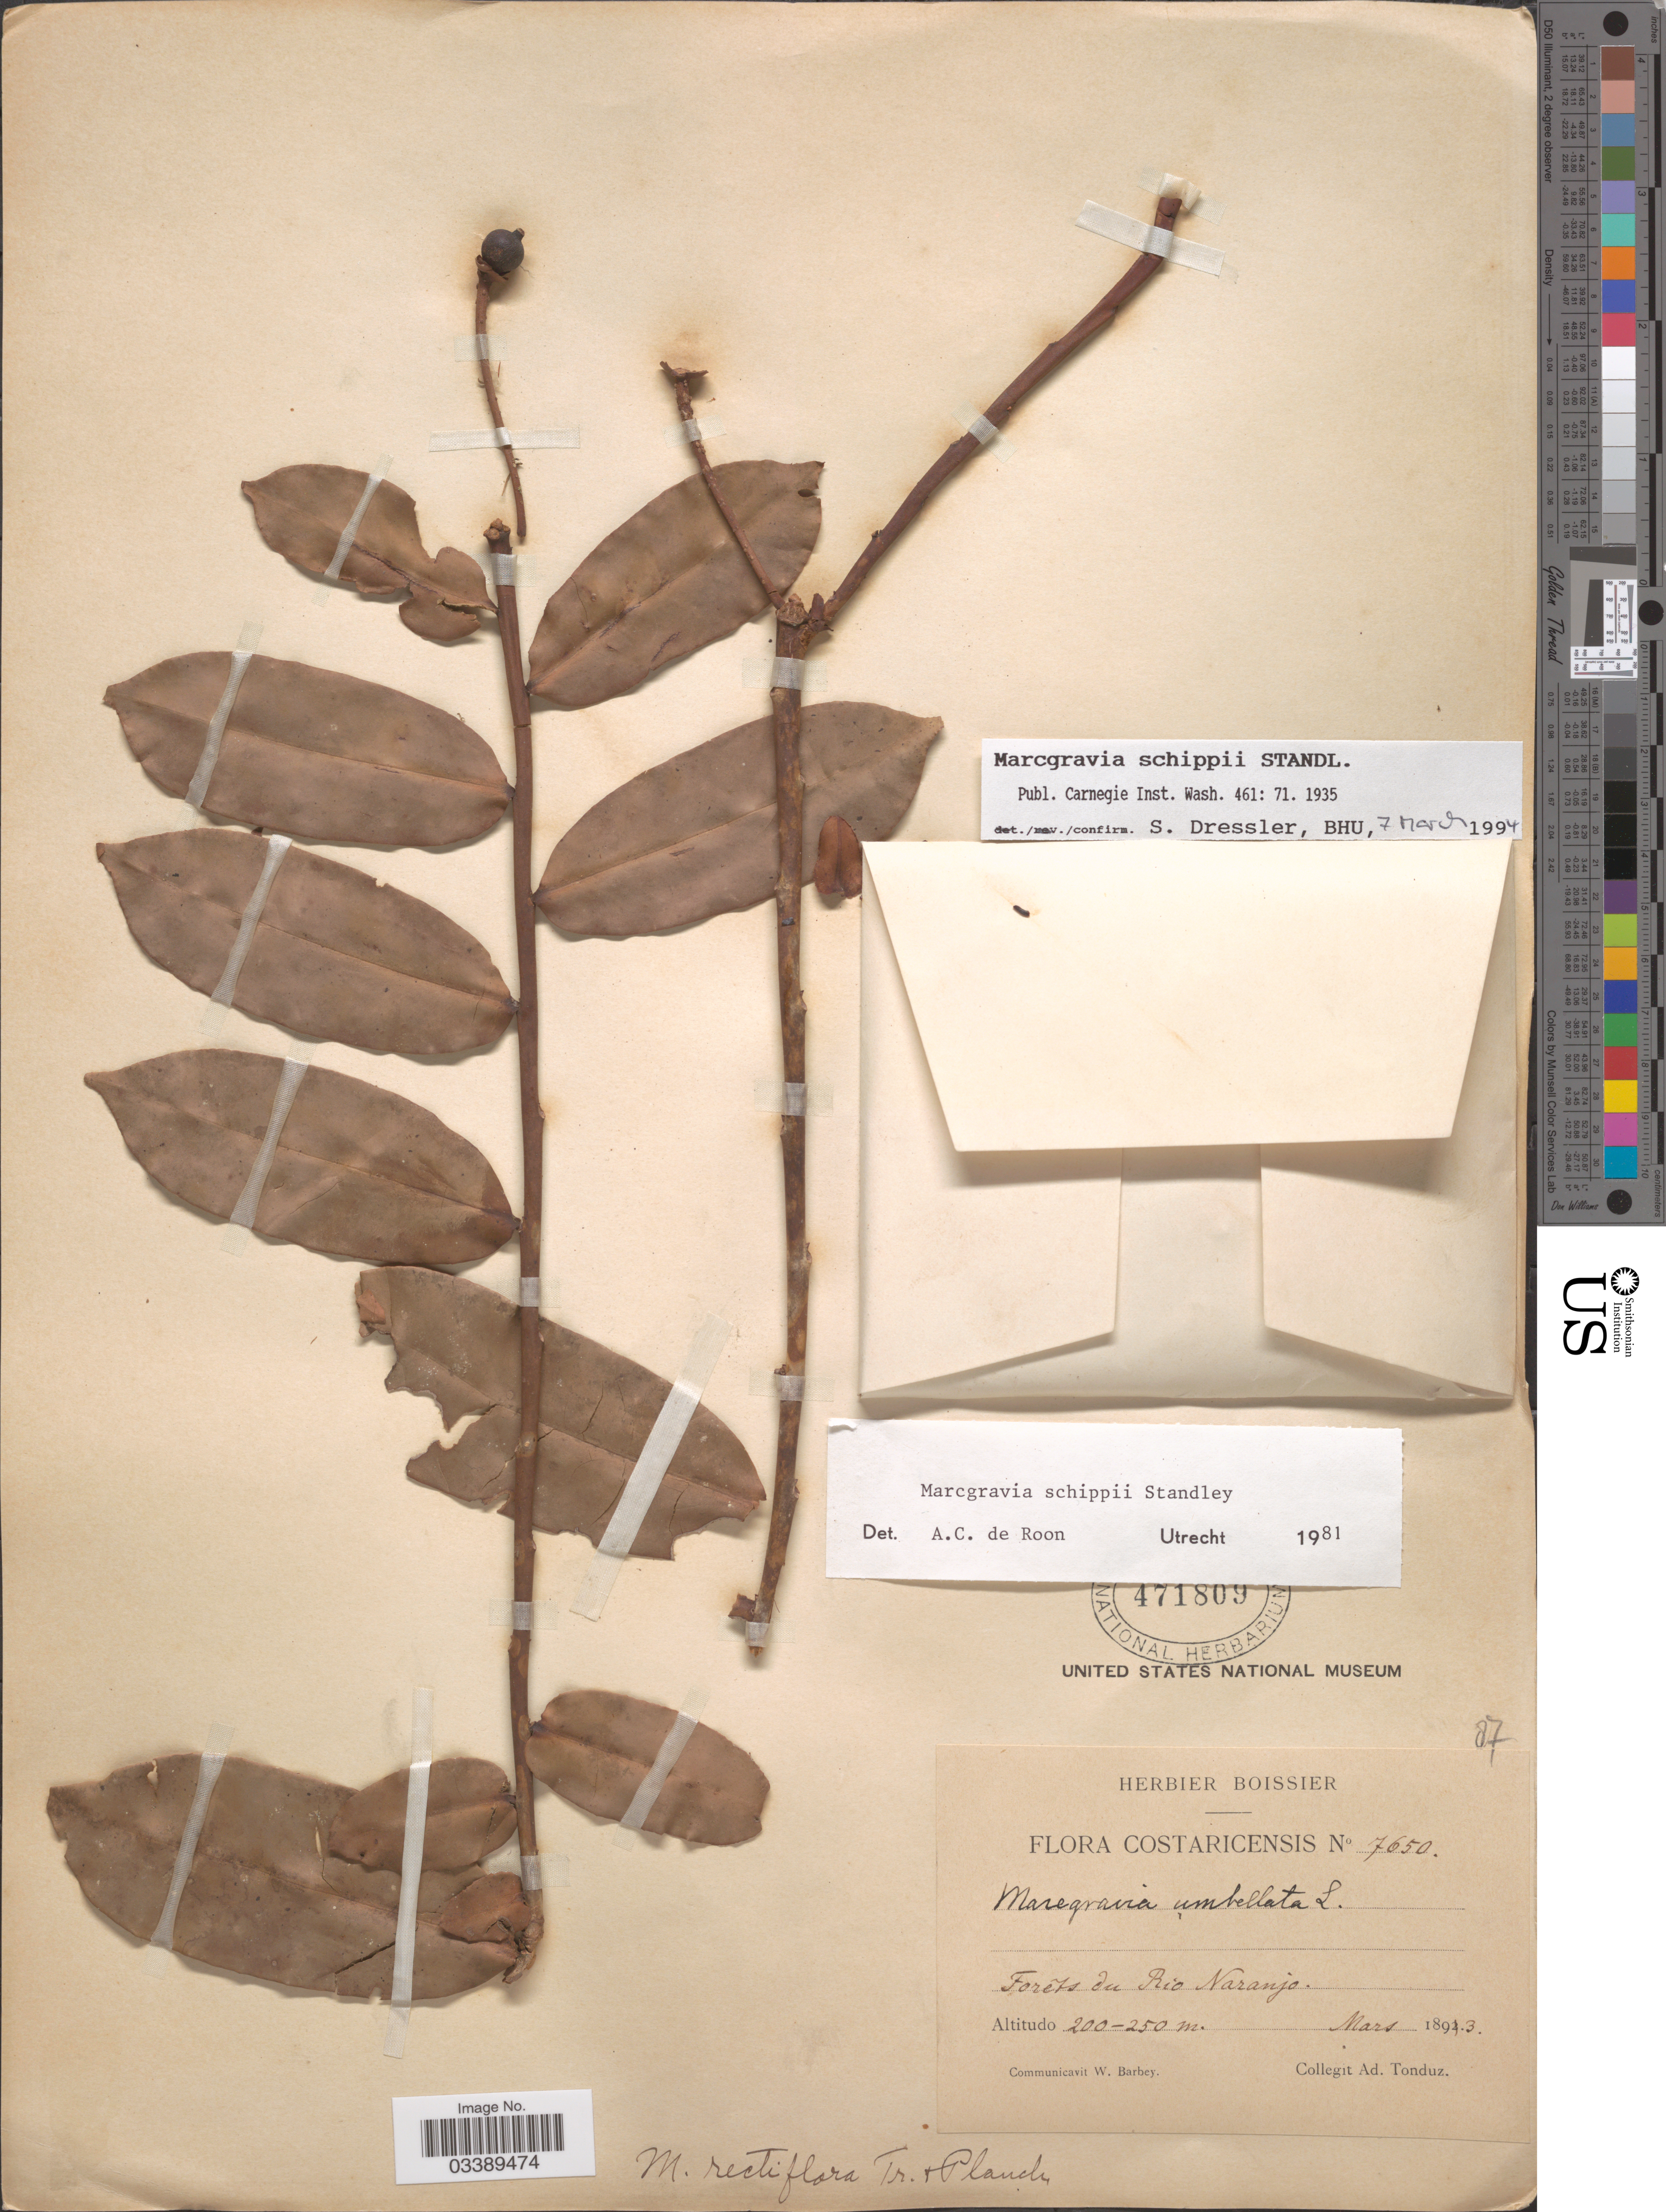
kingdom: Plantae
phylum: Tracheophyta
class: Magnoliopsida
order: Ericales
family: Marcgraviaceae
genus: Marcgravia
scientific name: Marcgravia schippii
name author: Standl.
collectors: A. Tonduz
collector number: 7650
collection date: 1893-03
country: Costa Rica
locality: Forêts du Rio Naranjo.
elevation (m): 200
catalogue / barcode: US 471809